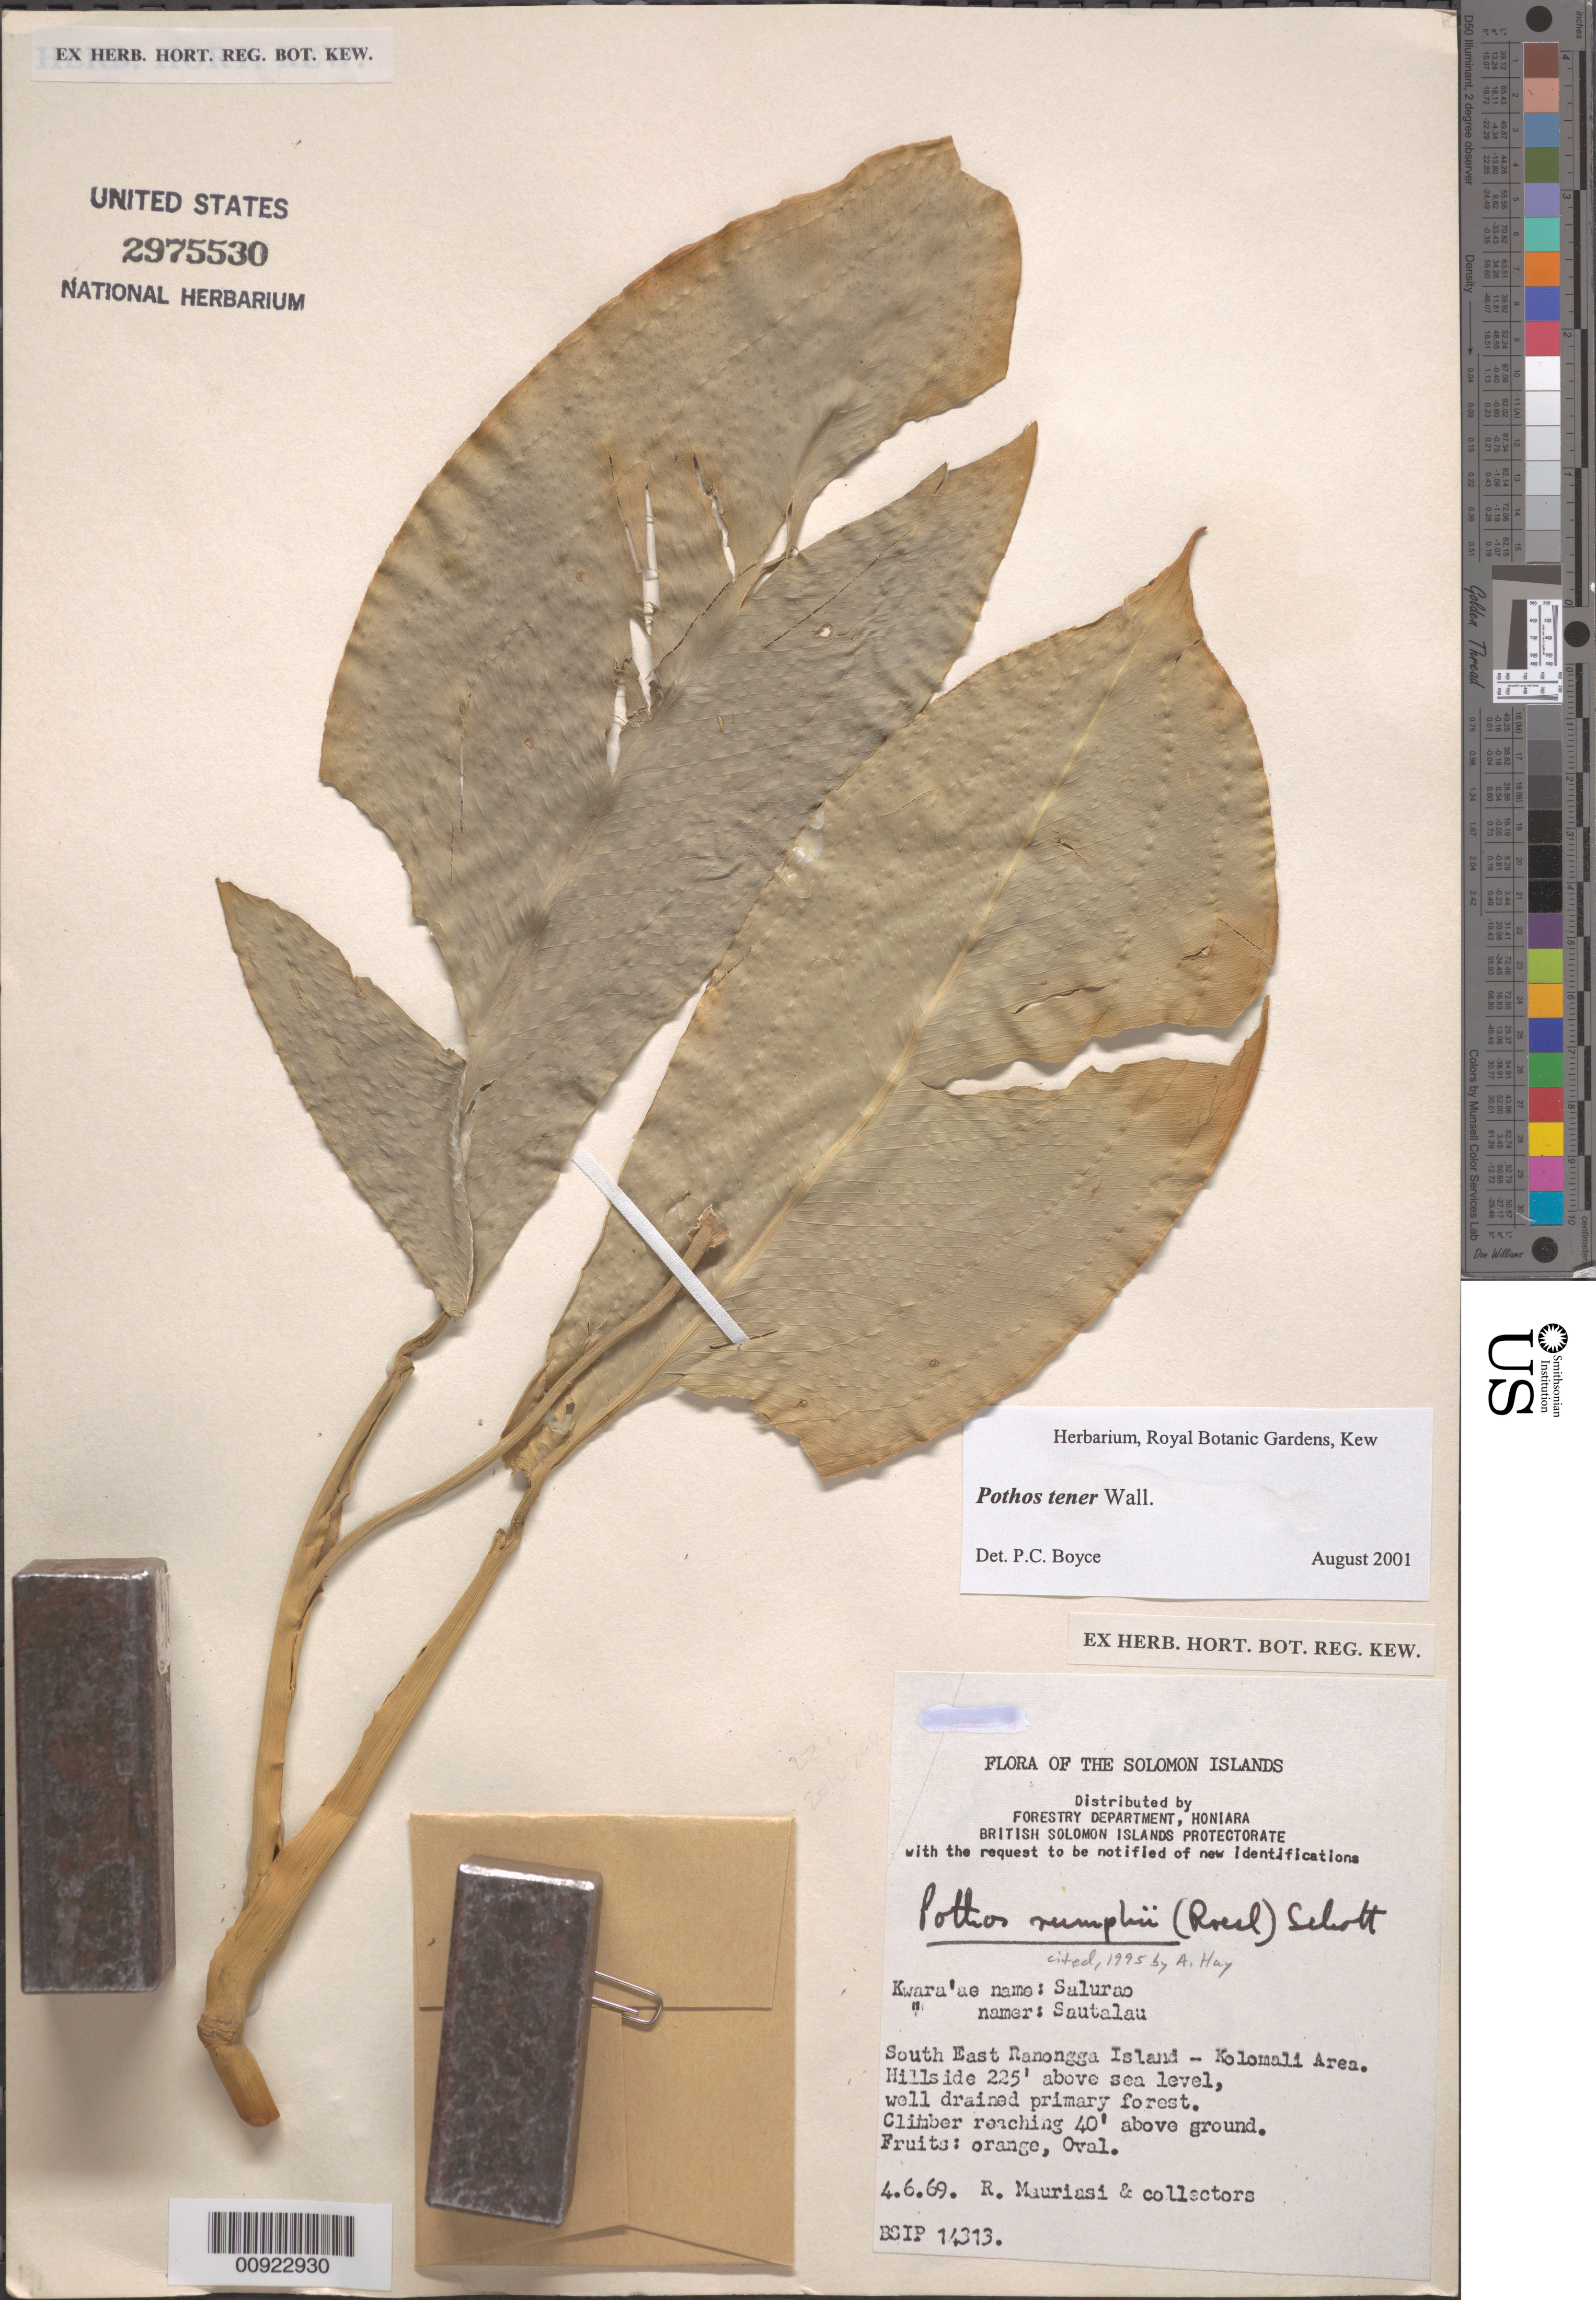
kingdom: Plantae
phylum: Tracheophyta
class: Liliopsida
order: Alismatales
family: Araceae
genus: Pothos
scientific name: Pothos tener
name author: Wall.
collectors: R. Mauriasi & et al.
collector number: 14313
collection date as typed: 06 Apr 1969 or 04 Jun 1969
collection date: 1969-04-06 or 1969-06-04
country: Solomon Islands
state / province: Western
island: Ranongga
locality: SE Ranongga Island - Kolomali Area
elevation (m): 69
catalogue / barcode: US 2975530